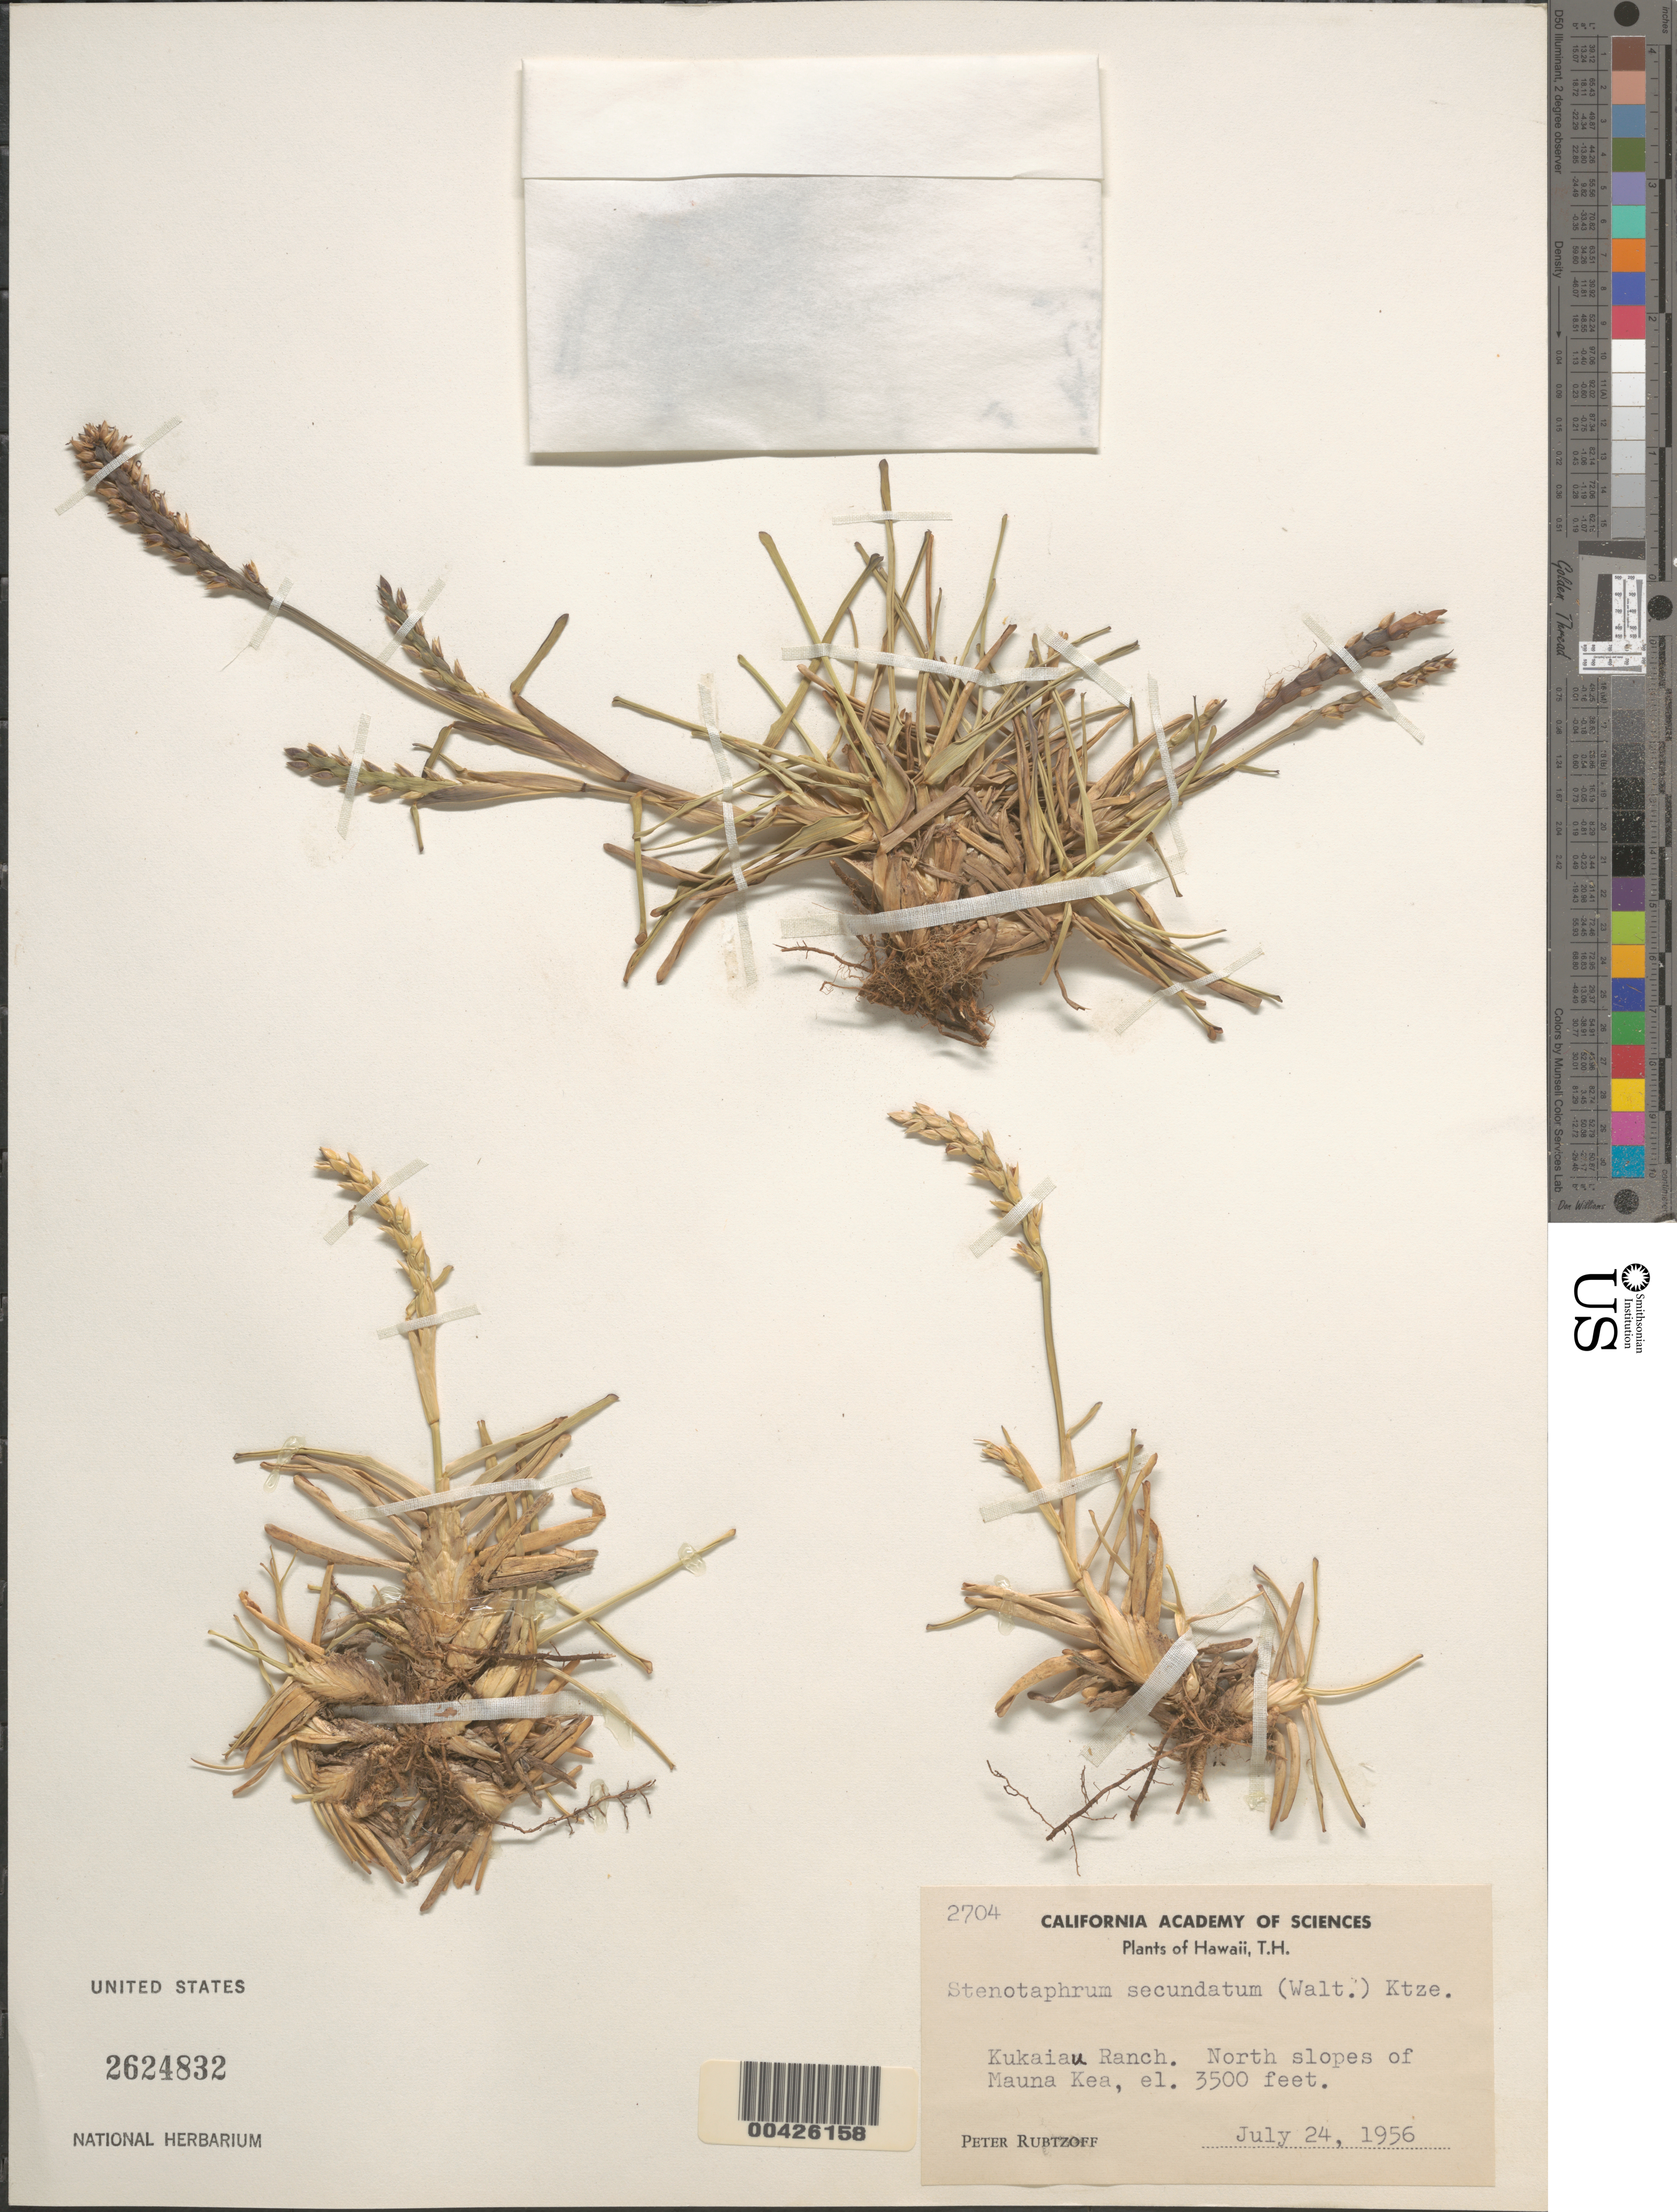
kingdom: Plantae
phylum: Tracheophyta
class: Liliopsida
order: Poales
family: Poaceae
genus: Stenotaphrum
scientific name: Stenotaphrum secundatum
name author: (Walter) Kuntze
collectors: P. Rubtzoff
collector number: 2704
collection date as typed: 24 Jul 1956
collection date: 1956-07-24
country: United States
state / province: Hawaii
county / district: Hawaii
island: Hawaii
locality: Kukaiau Ranch, N slopes of Mauna Kea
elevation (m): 1067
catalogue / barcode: US 2624832